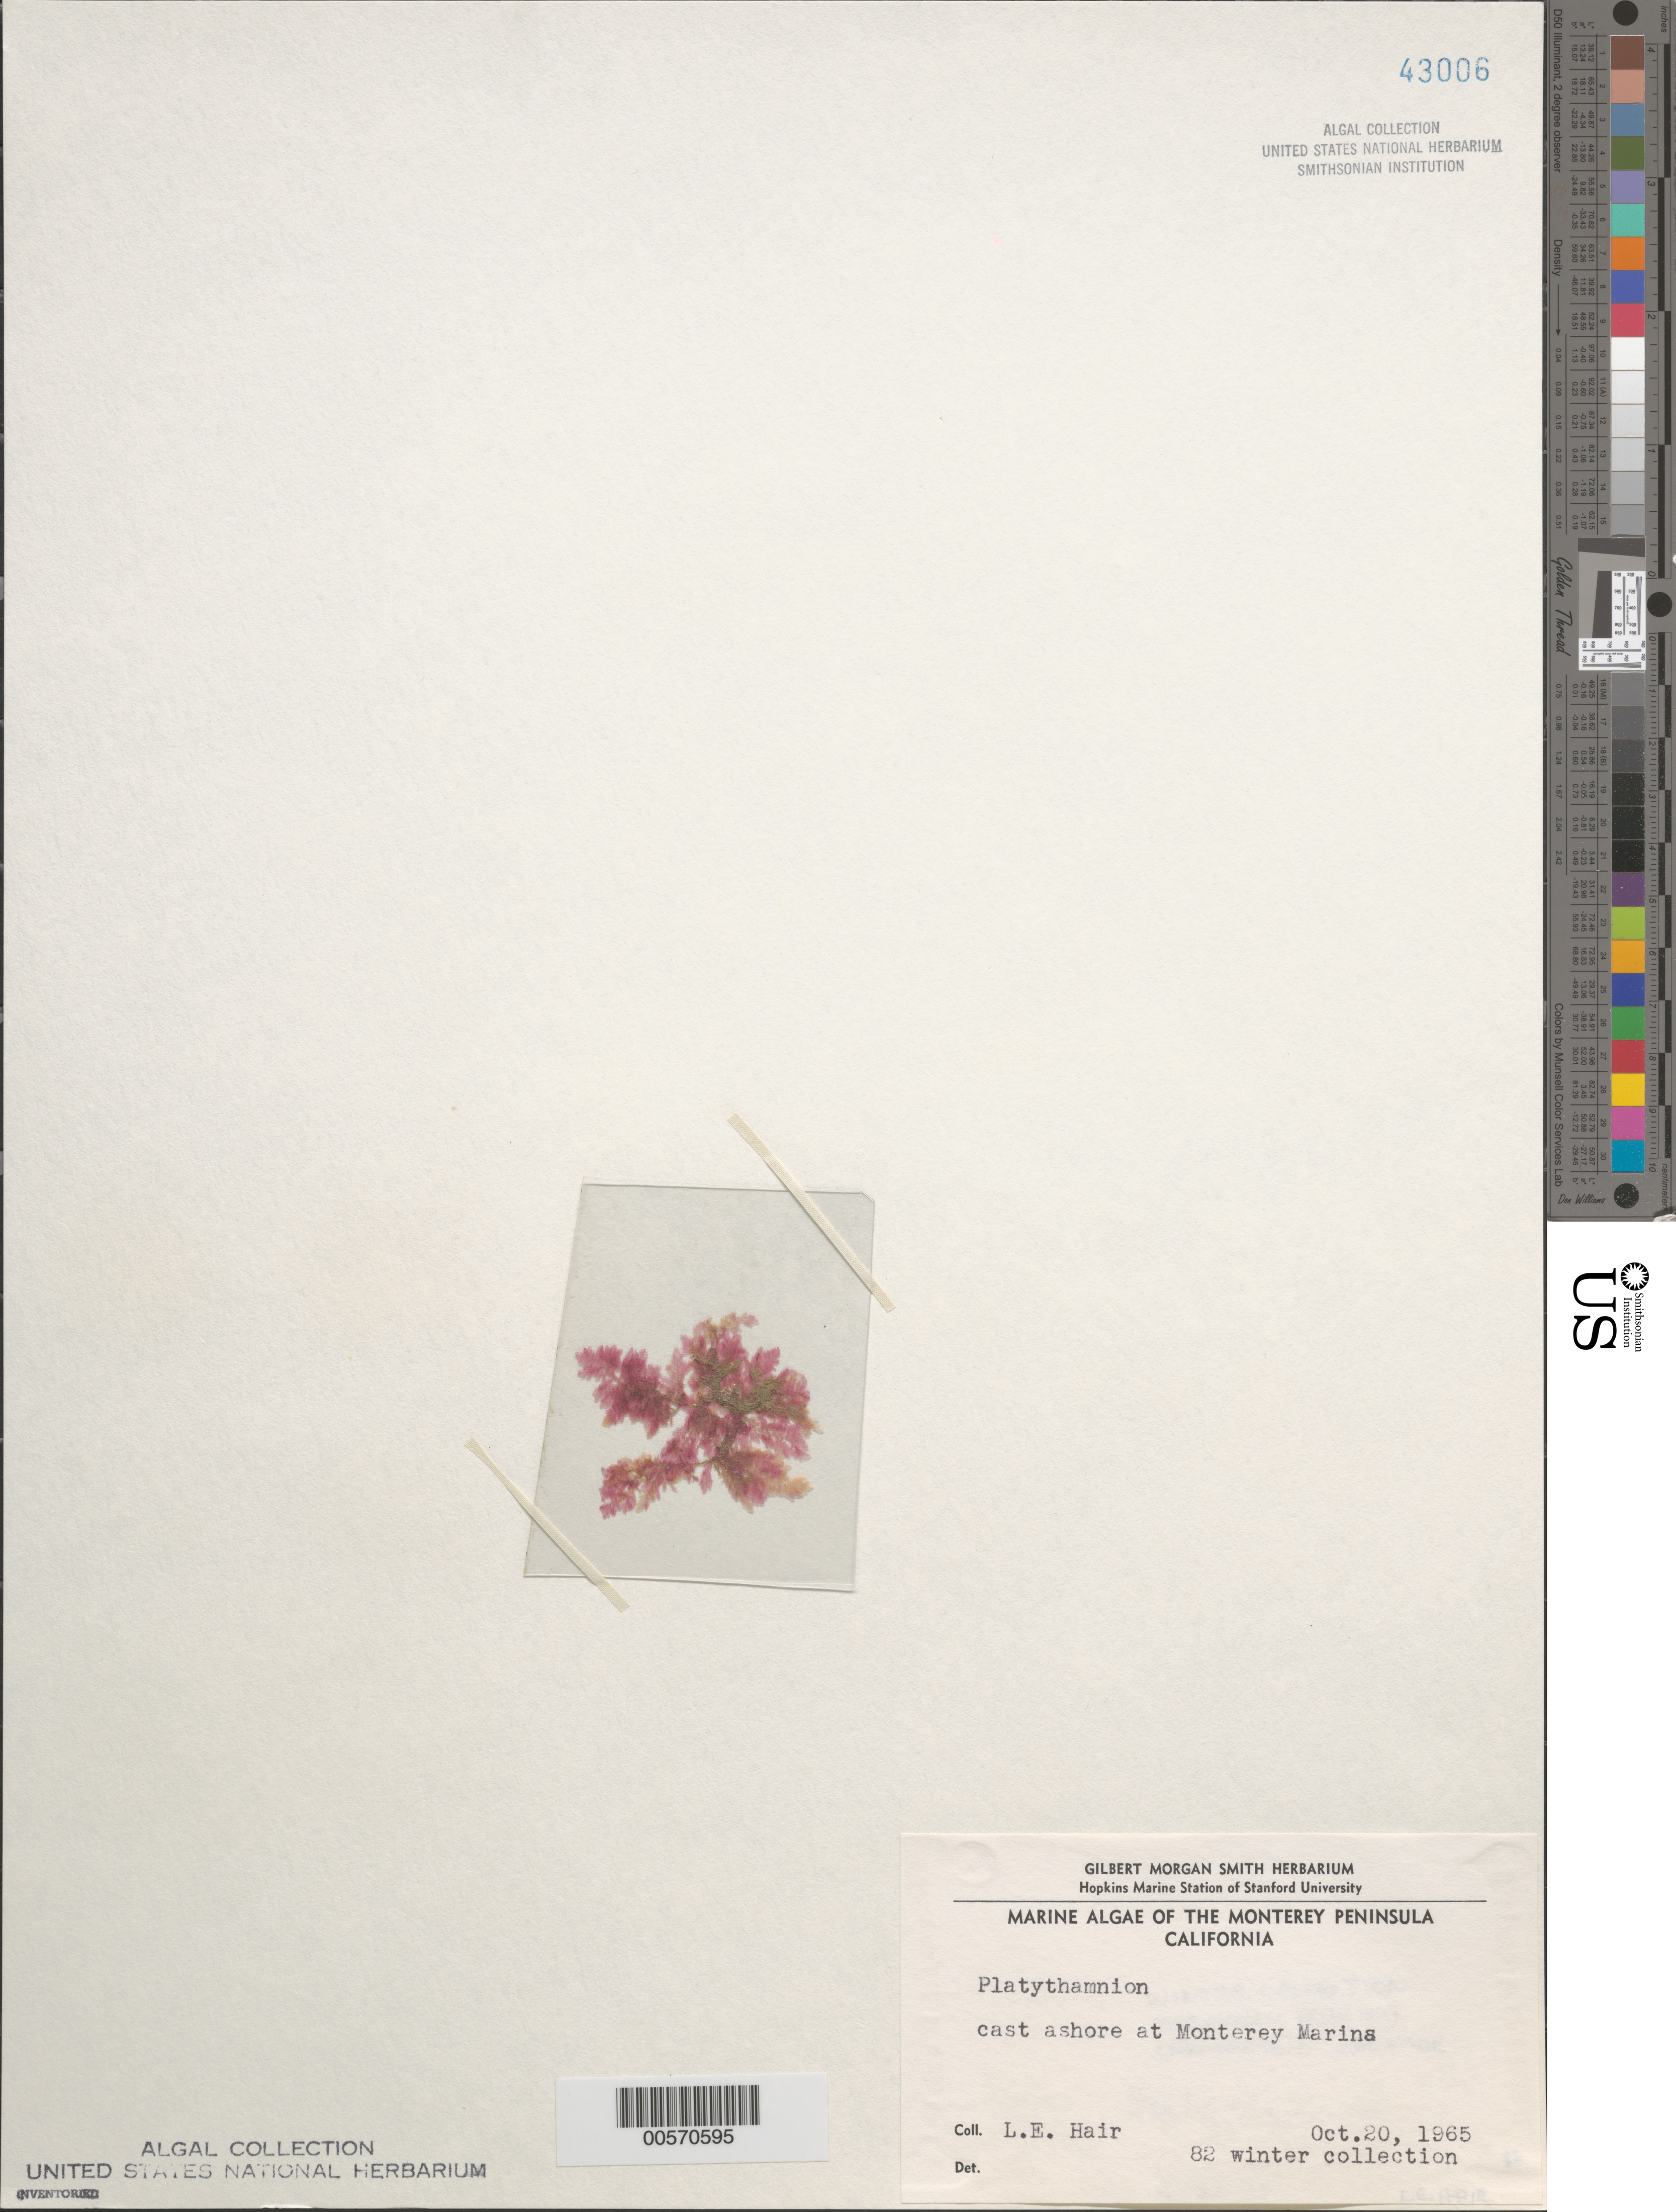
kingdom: Plantae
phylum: Rhodophyta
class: Florideophyceae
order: Ceramiales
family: Ceramiaceae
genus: Platythamnion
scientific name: Platythamnion sp.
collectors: L. Hair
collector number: Leh 82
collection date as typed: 20 Oct 1965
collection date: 1965-10-20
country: United States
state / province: California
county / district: Monterey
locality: Monterey Marina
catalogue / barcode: US 43006